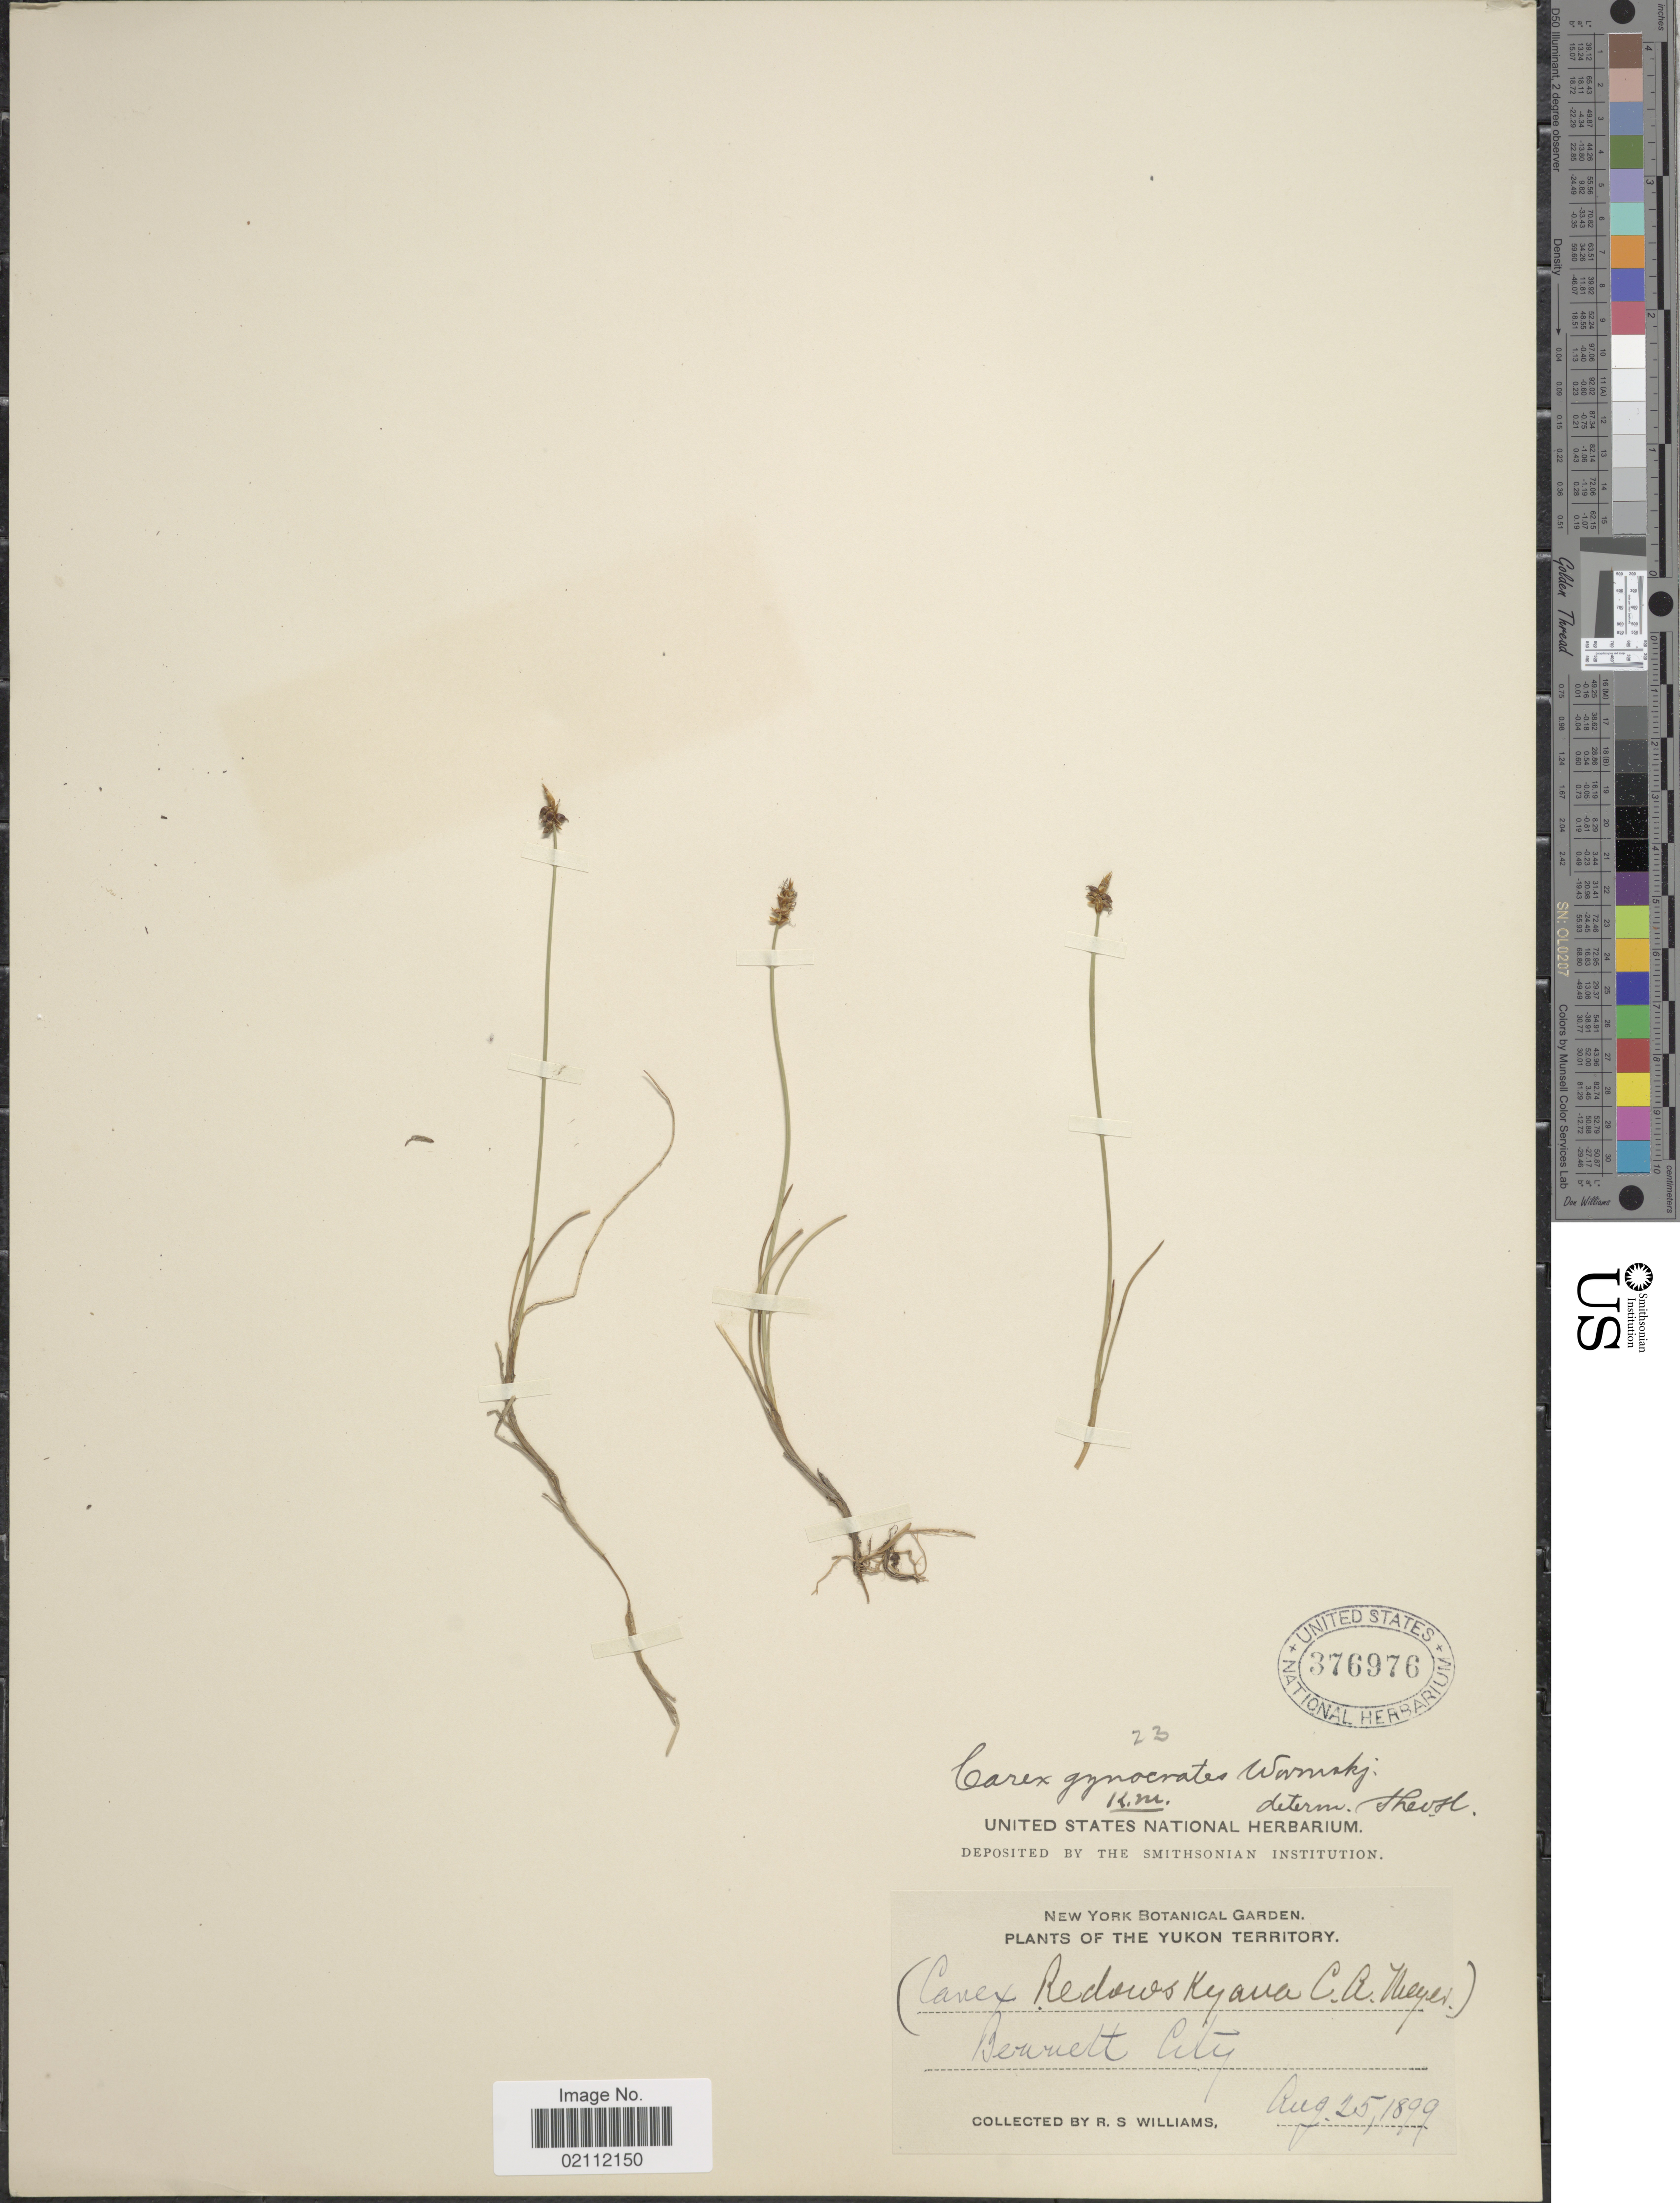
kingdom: Plantae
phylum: Tracheophyta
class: Liliopsida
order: Poales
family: Cyperaceae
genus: Carex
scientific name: Carex nardina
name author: (Hornem.) Fr.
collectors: R. S. Williams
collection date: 1899-08-25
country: Canada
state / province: Yukon Territory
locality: Bennett City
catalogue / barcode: US 376976